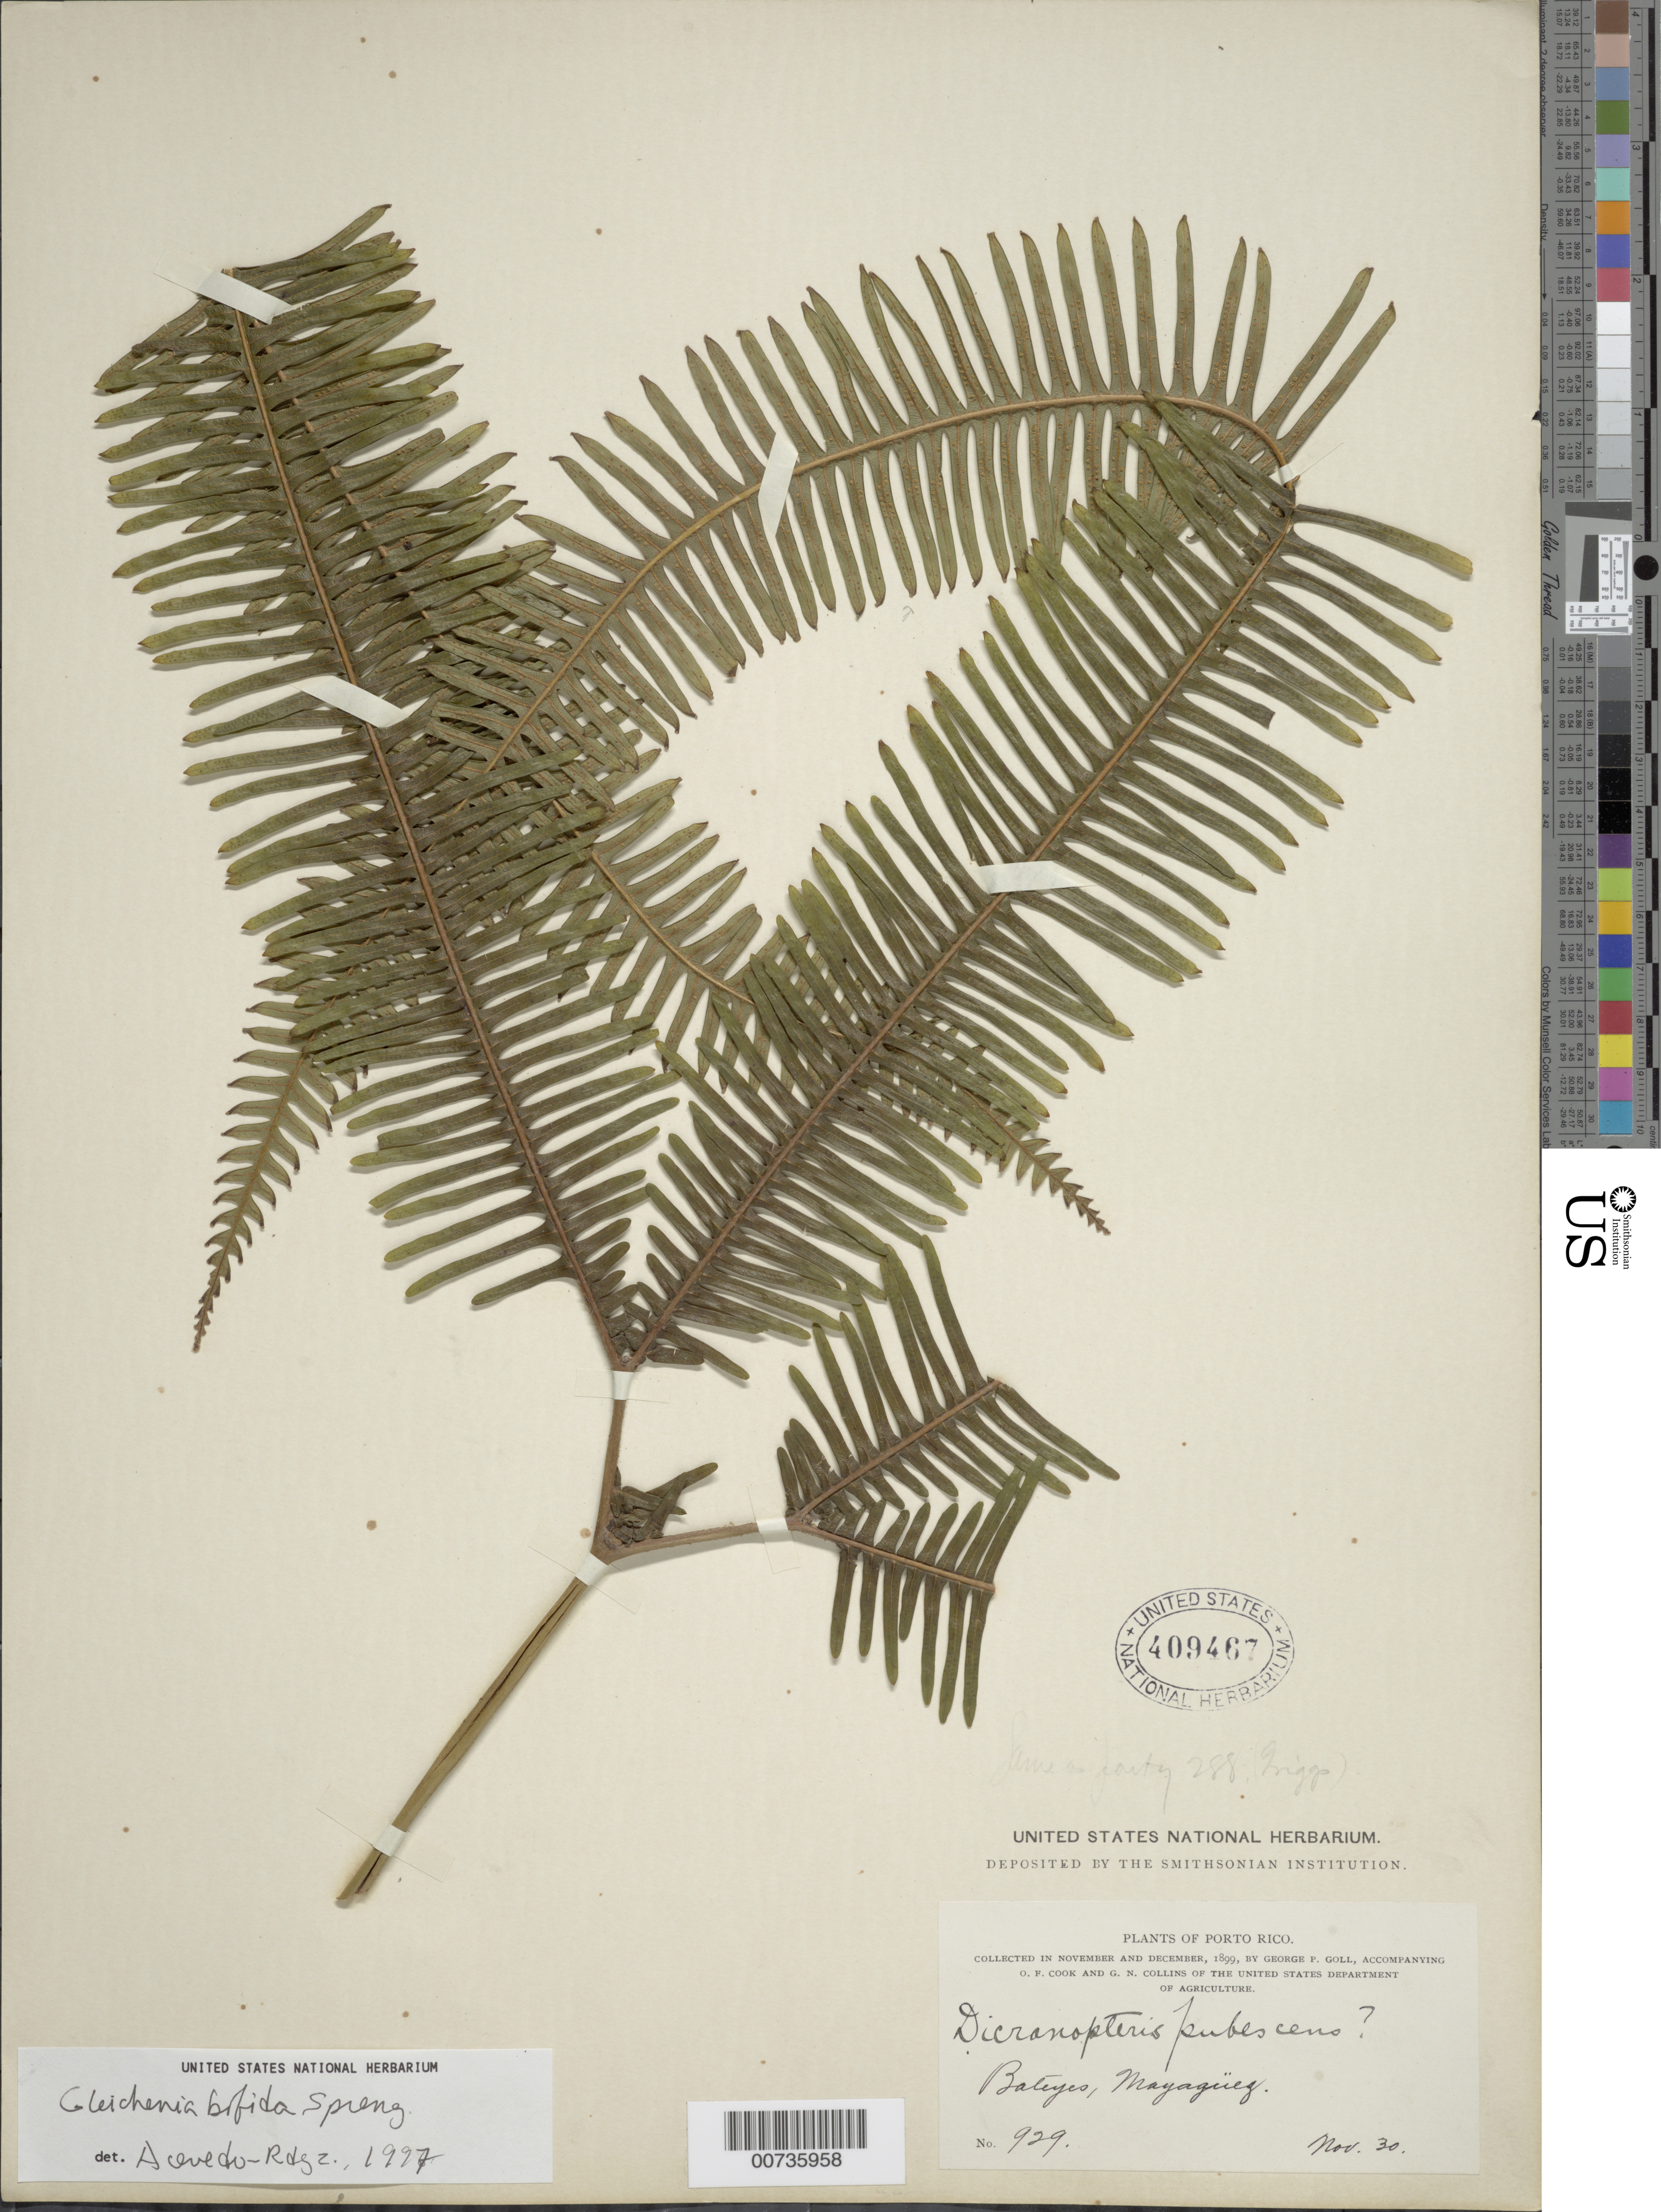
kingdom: Plantae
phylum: Tracheophyta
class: Polypodiopsida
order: Gleicheniales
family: Gleicheniaceae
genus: Sticherus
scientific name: Sticherus bifidus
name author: (Willd.) Ching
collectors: G. Goll, O. F. Cook & G. N. Collins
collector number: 929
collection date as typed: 30 Nov 1899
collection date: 1899-11-30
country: Puerto Rico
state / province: Mayagüez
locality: Bateyes, Mayaguez.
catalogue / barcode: US 409467